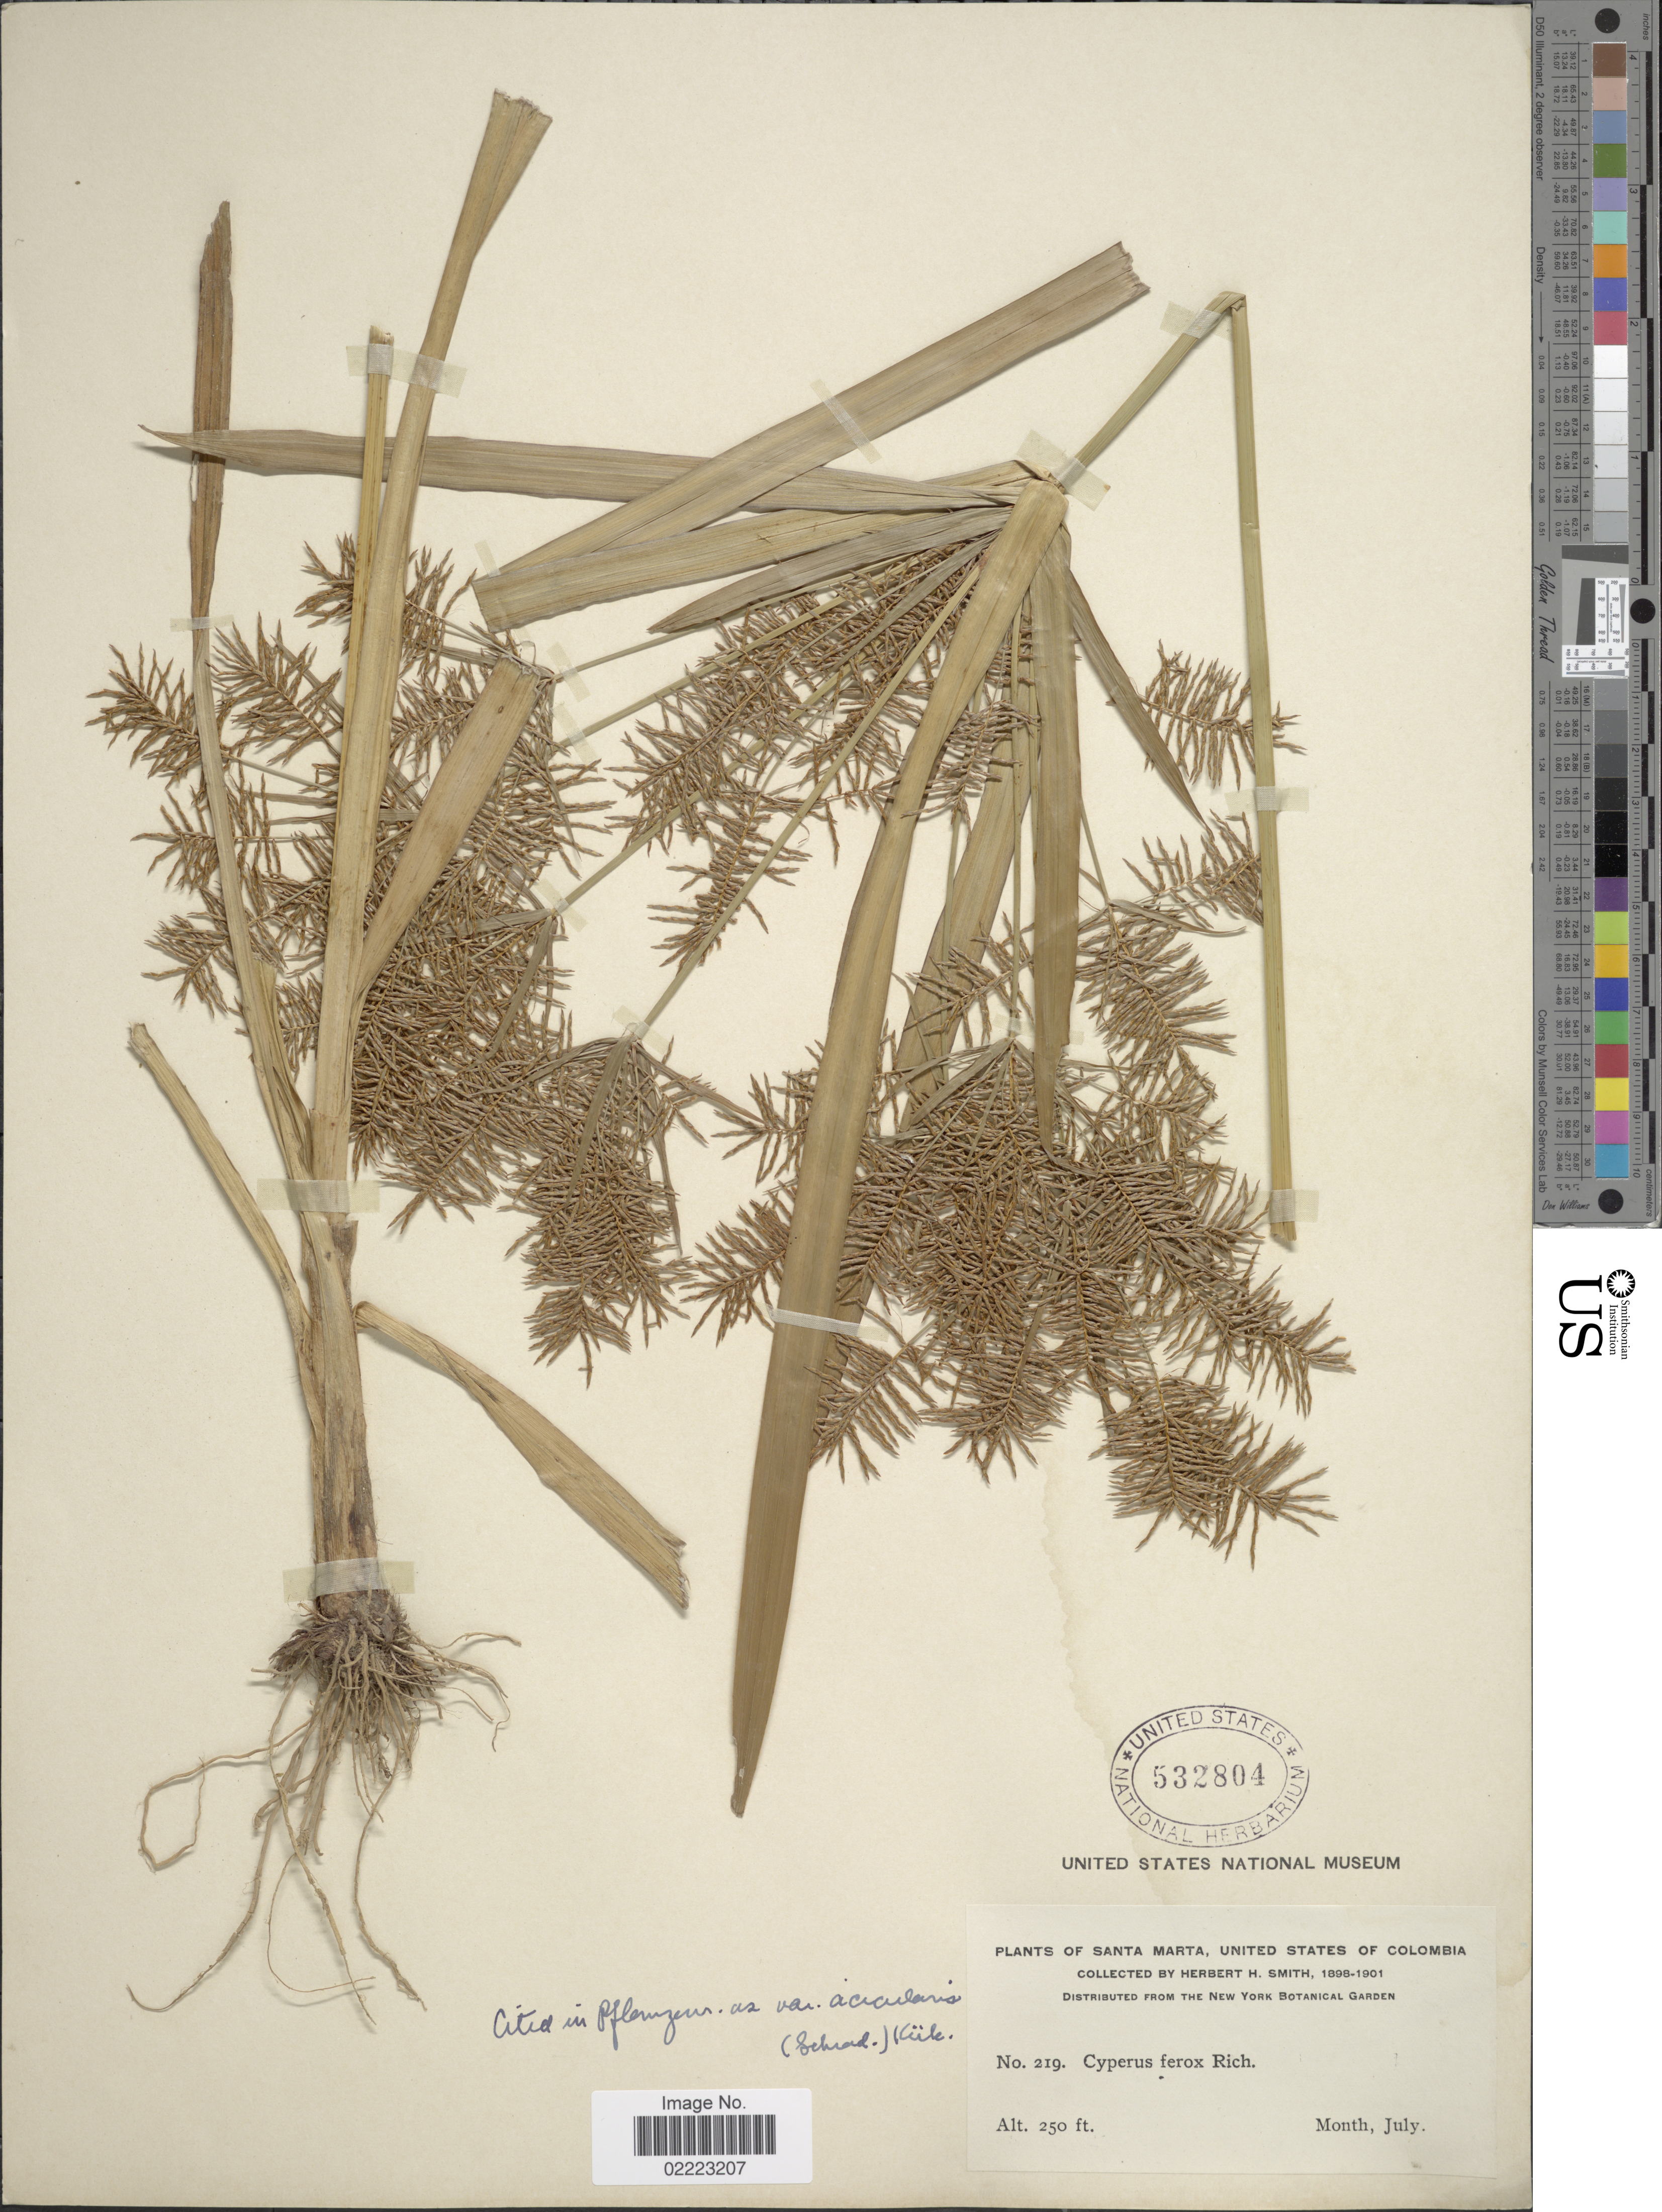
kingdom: Plantae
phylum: Tracheophyta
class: Liliopsida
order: Poales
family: Cyperaceae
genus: Cyperus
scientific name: Cyperus odoratus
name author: L.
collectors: Herbert H. Smith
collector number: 219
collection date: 1898-07/1901-07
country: Colombia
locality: Santa Marta, United States of Colombia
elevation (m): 76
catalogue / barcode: US 532804